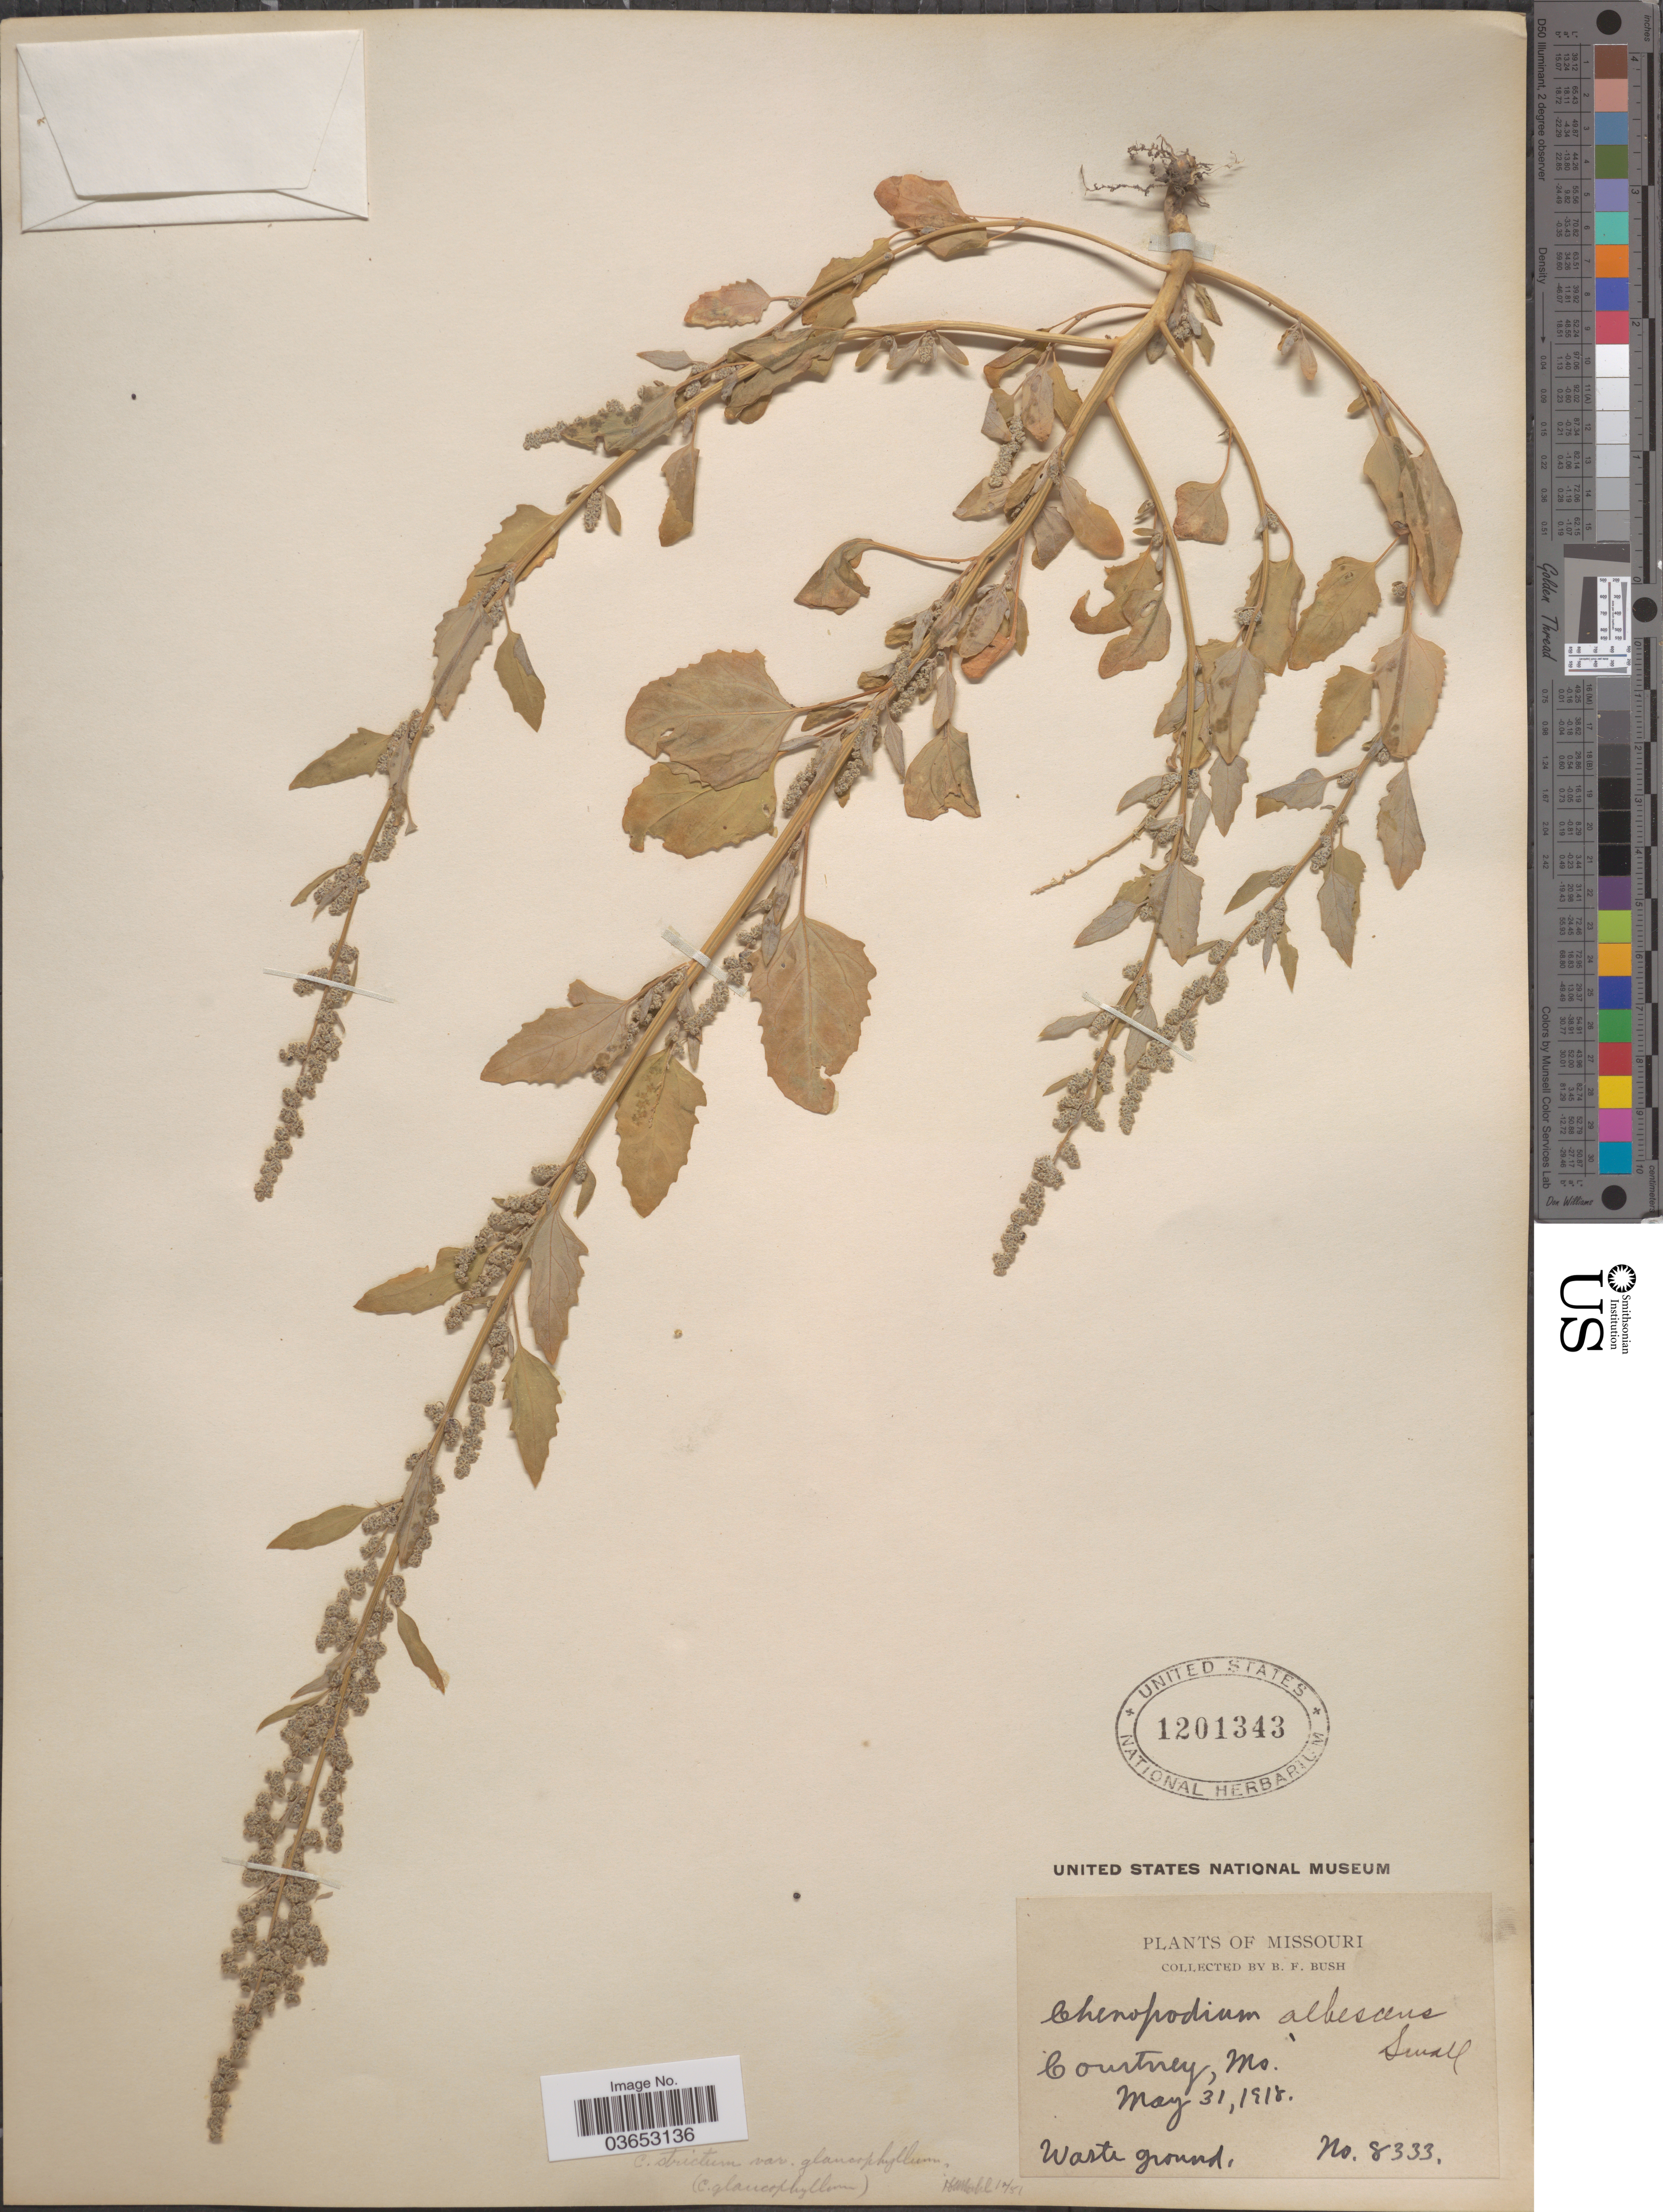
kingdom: Plantae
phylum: Tracheophyta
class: Magnoliopsida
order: Caryophyllales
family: Amaranthaceae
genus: Chenopodium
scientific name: Chenopodium glaucophyllum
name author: Aellen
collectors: B. F. Bush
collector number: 8333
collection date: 1918-05-31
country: United States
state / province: Missouri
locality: Courtney.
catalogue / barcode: US 1201343